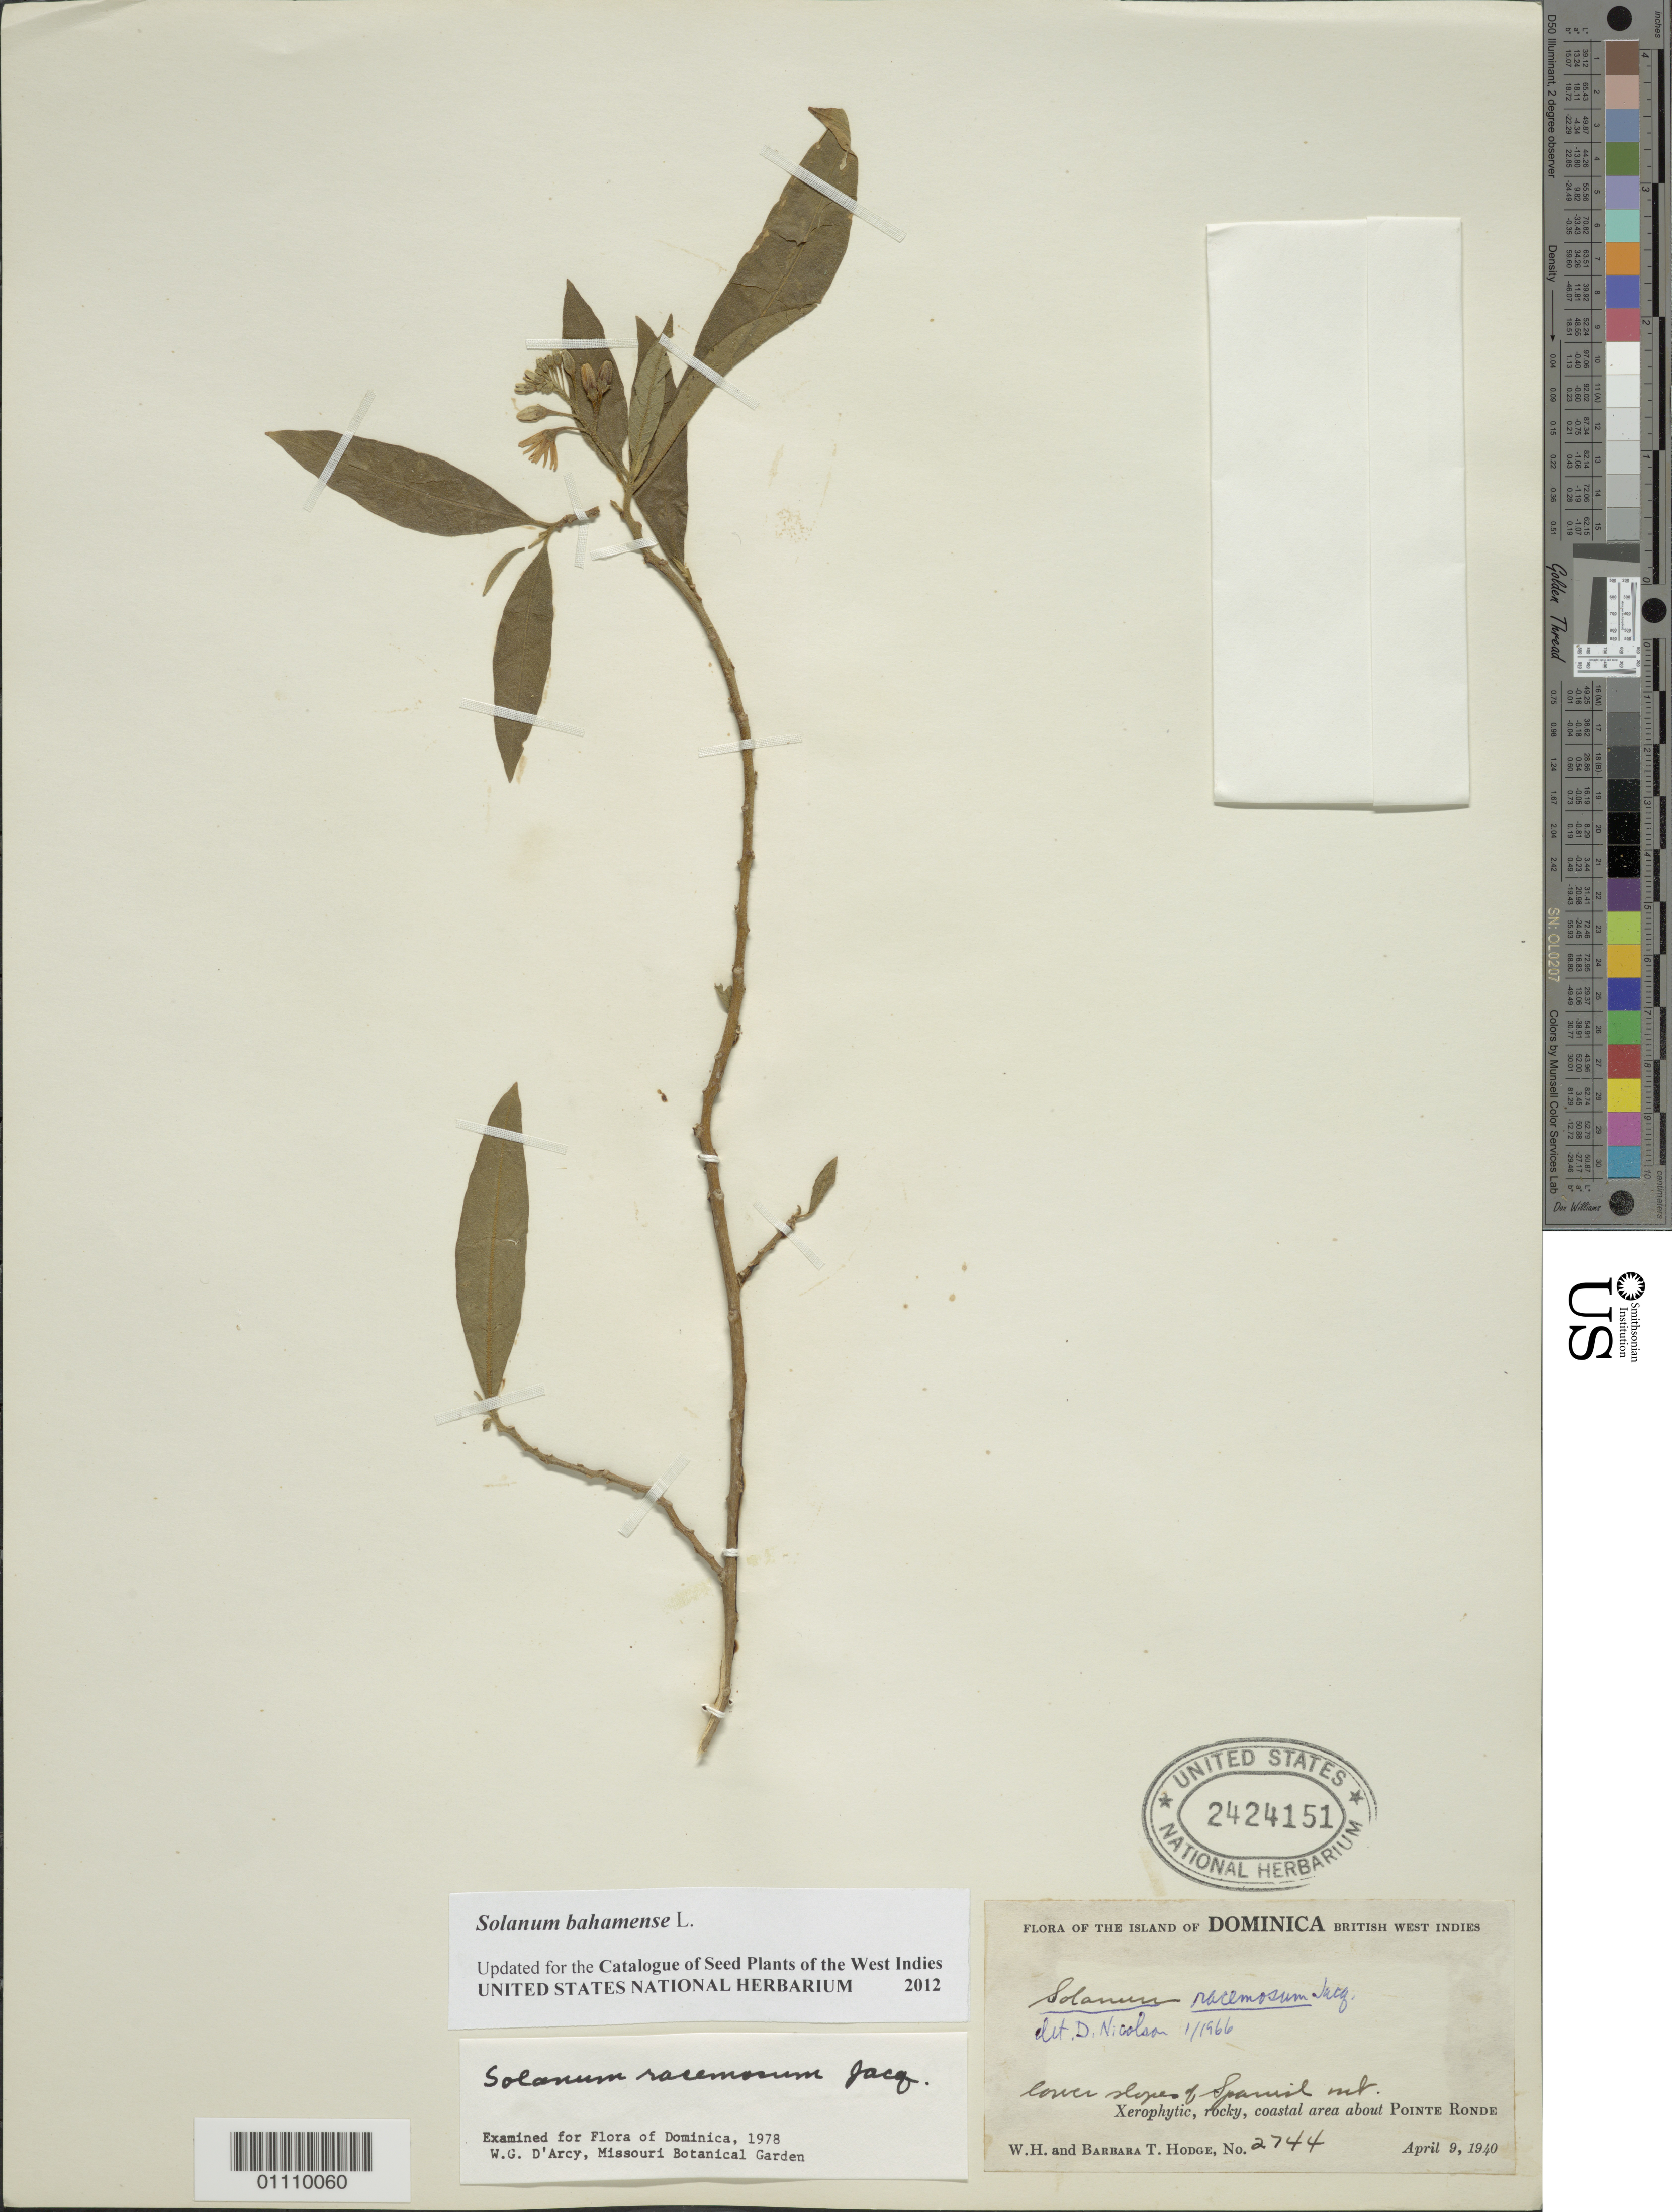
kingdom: Plantae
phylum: Tracheophyta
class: Magnoliopsida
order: Solanales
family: Solanaceae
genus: Solanum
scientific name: Solanum bahamense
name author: L.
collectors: W. Hodge & B. Hodge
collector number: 2744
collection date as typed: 09 Apr 1940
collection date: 1940-04-09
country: Dominica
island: Dominica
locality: Pointe Ronde, about; lower slopes of Spanish Mt.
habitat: Xerophytic, rocky, coastal area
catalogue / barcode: US 2424151